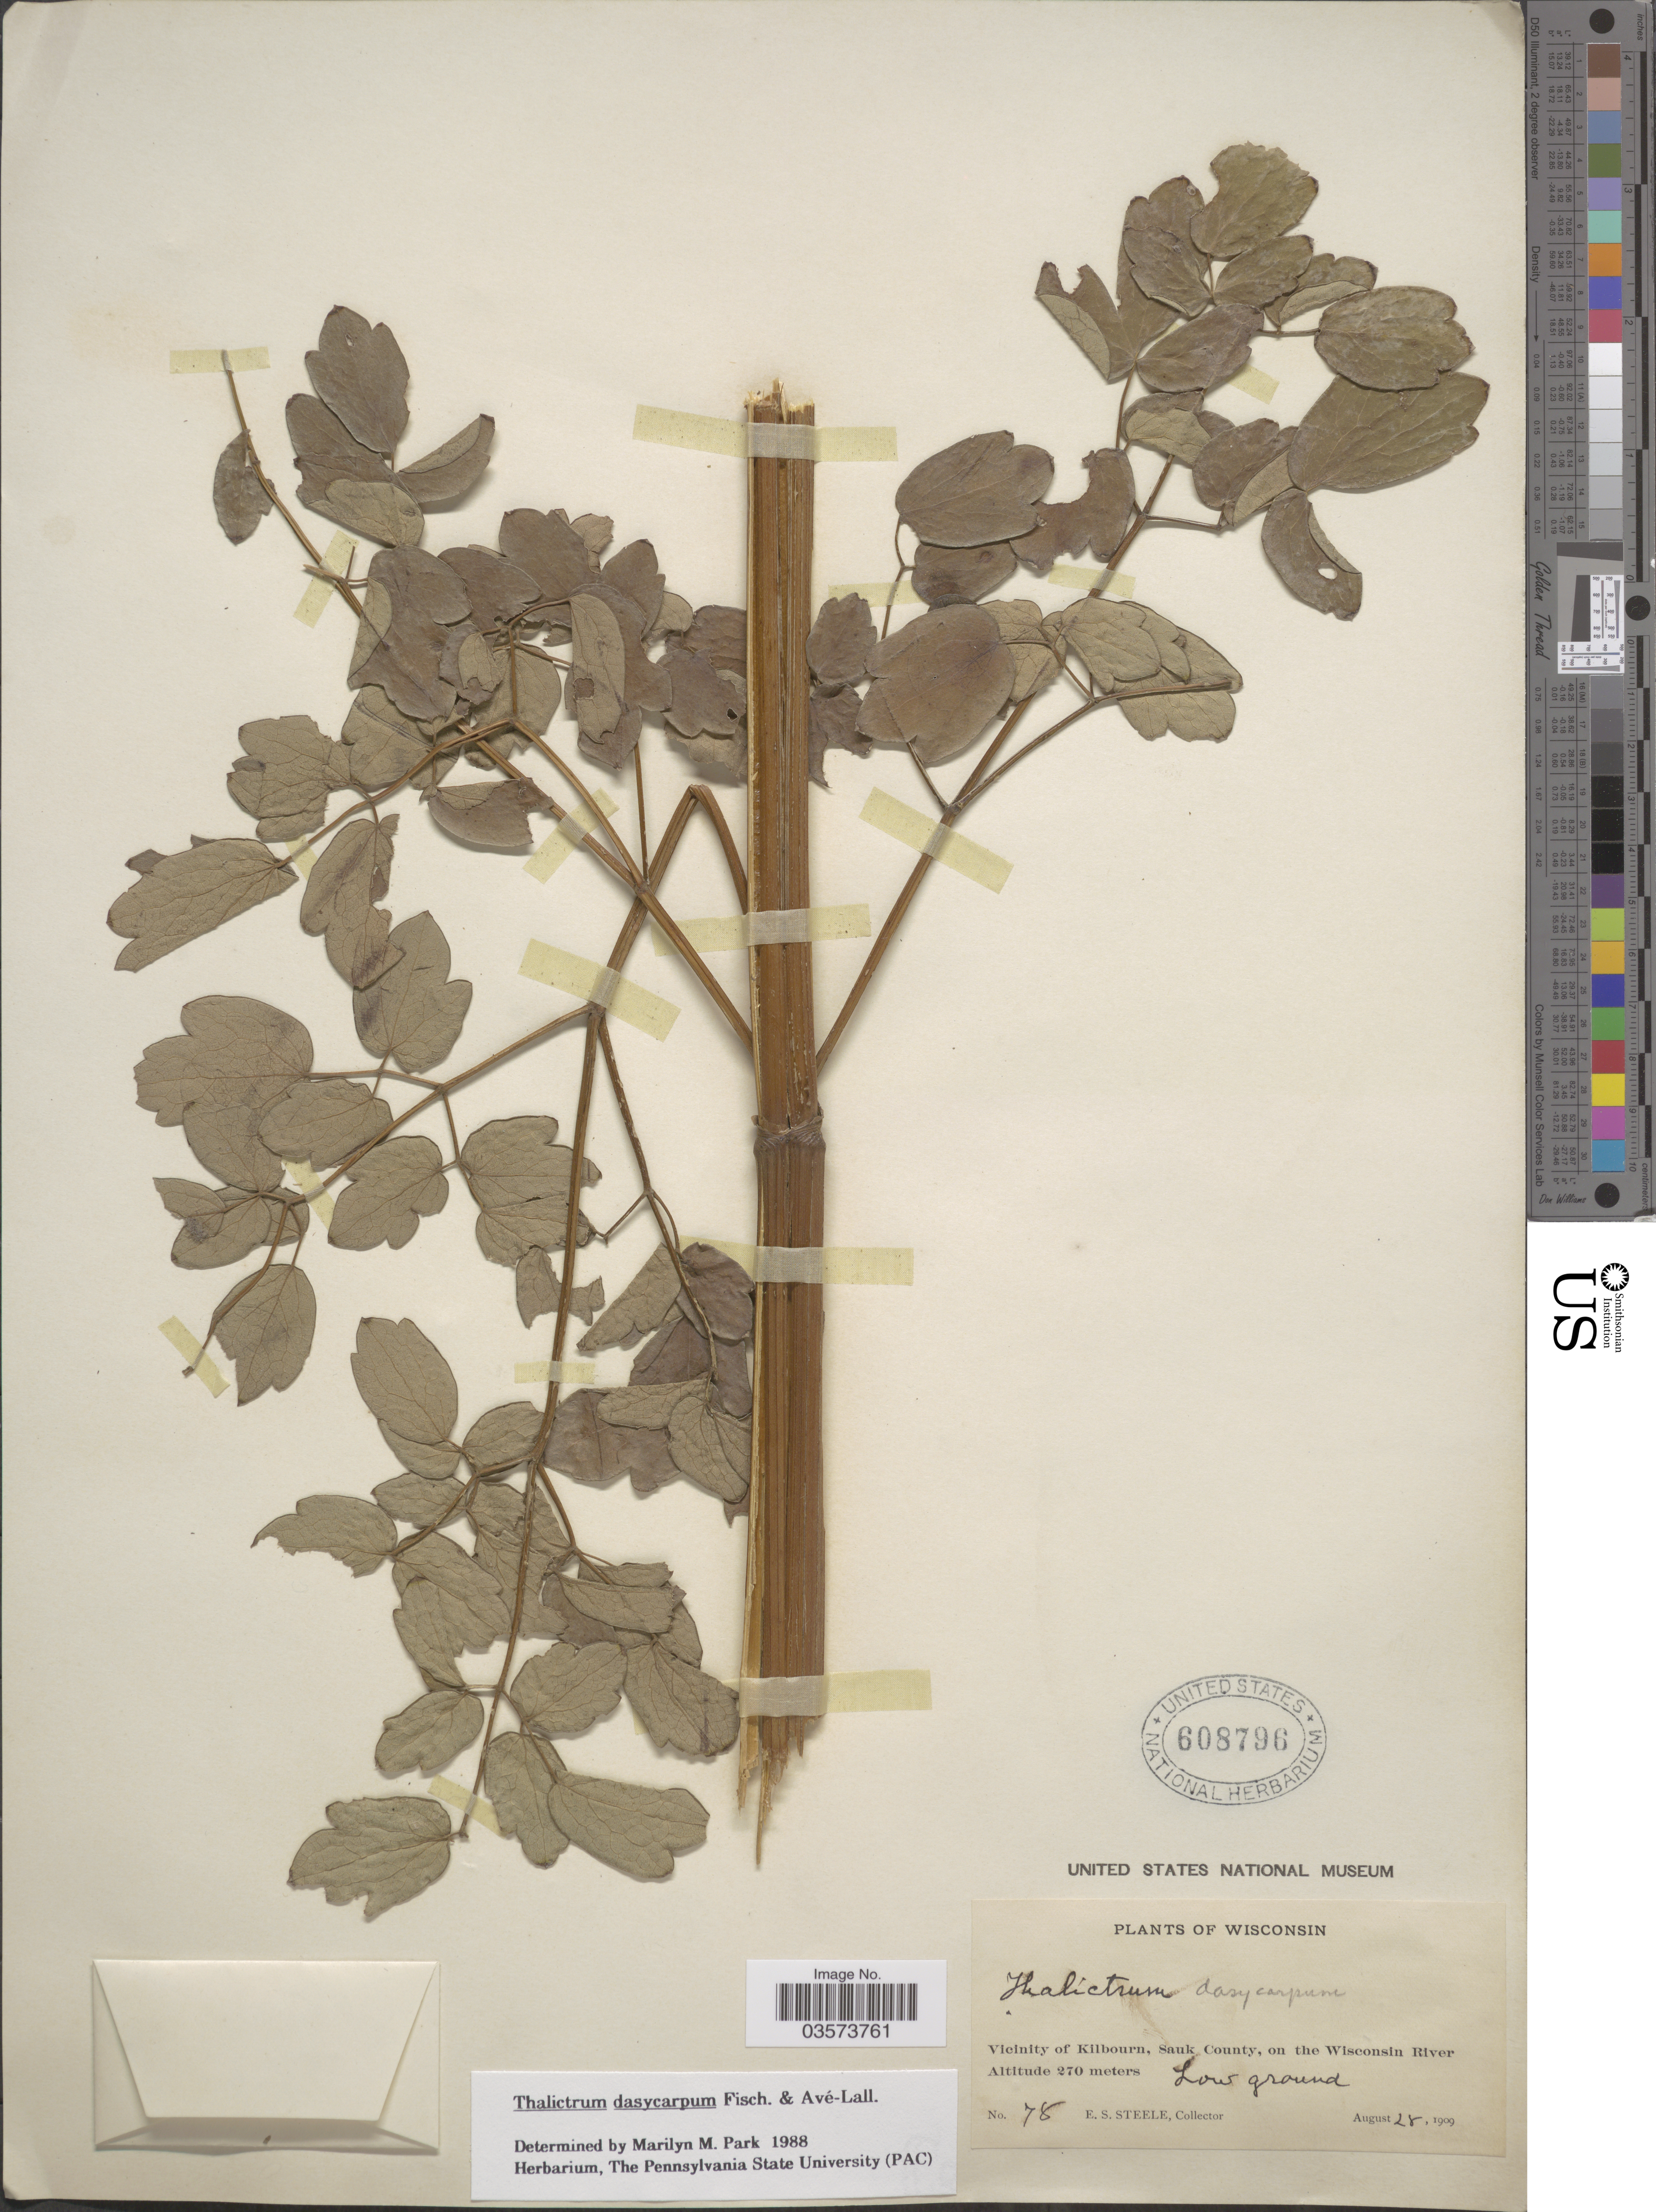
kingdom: Plantae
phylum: Tracheophyta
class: Magnoliopsida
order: Ranunculales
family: Ranunculaceae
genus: Thalictrum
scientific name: Thalictrum dasycarpum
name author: Fisch. & Avé-Lall.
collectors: E. Steele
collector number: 78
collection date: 1909-08-28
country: United States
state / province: Wisconsin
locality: Vicinity of Kilbourn, Sauk County, on the Wisconsin River.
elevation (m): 270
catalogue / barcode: US 608796